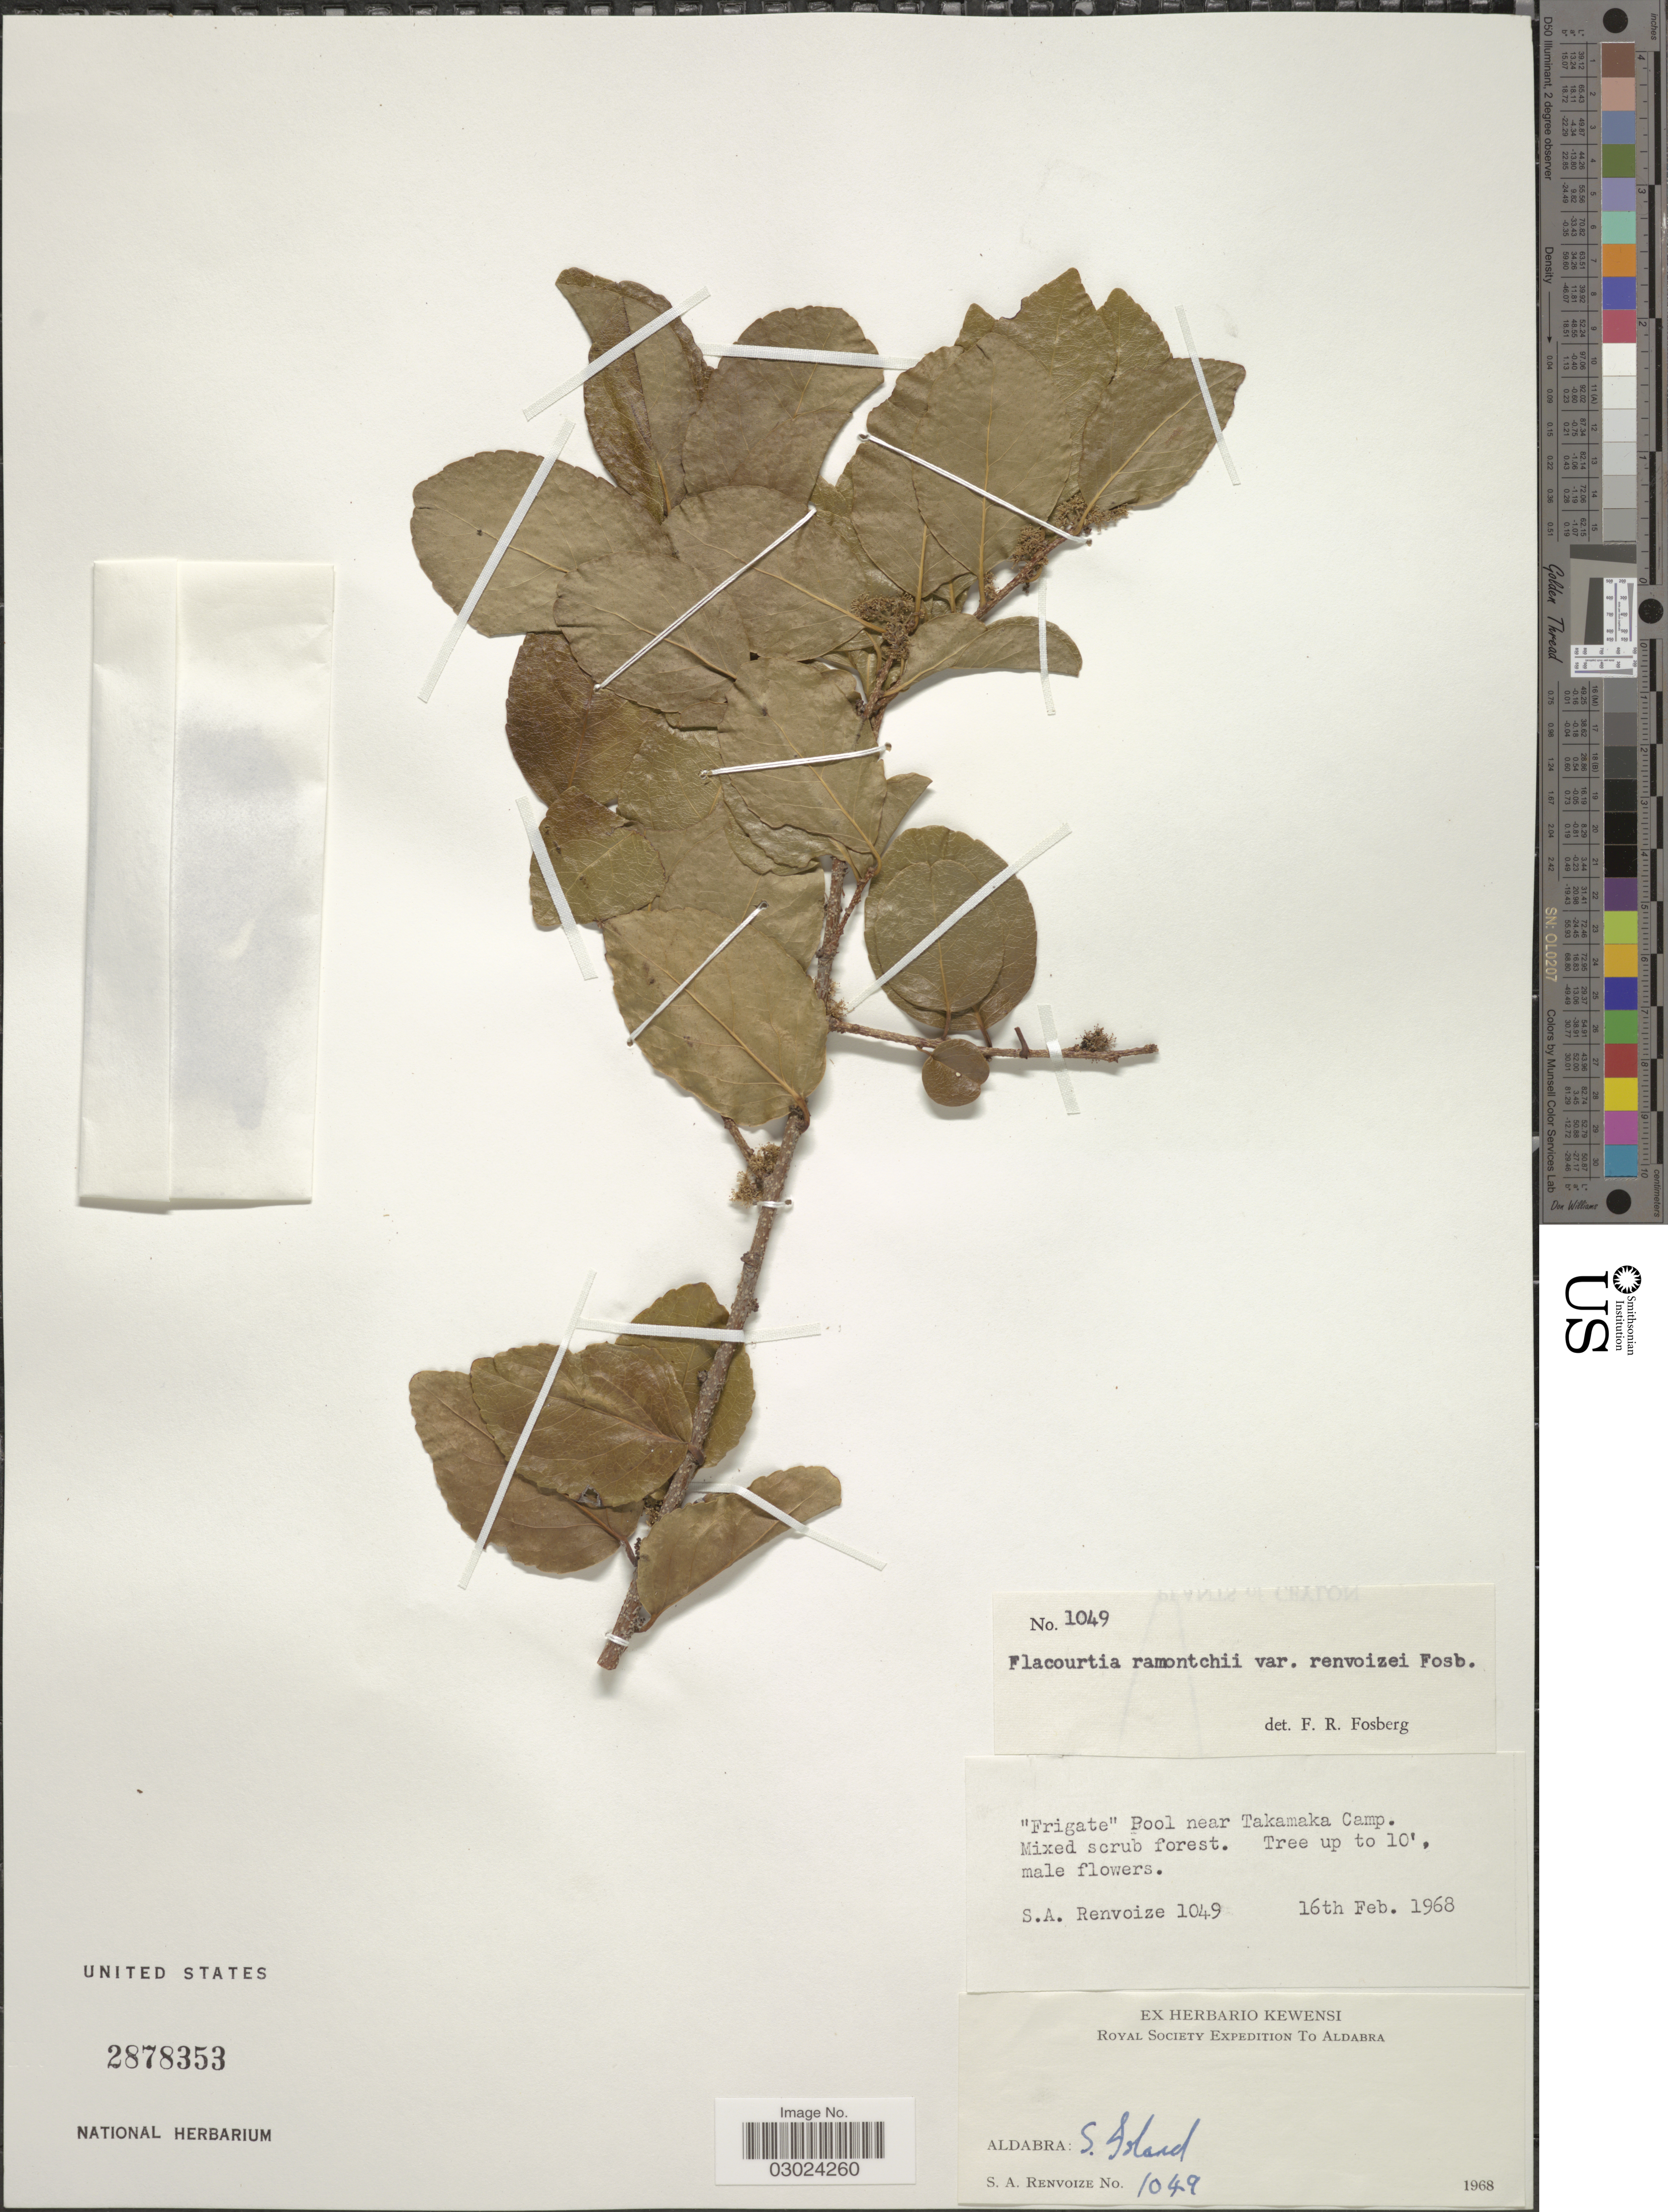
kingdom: Plantae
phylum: Tracheophyta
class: Magnoliopsida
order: Malpighiales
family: Salicaceae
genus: Flacourtia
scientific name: Flacourtia ramontchi var. renvoizei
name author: Fosberg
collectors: S. A. Renvoize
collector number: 1049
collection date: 1968-02-16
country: Seychelles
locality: Aldabra: S. Island. "Frigate" Pool near Takamaka Camp.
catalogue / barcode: US 2878353